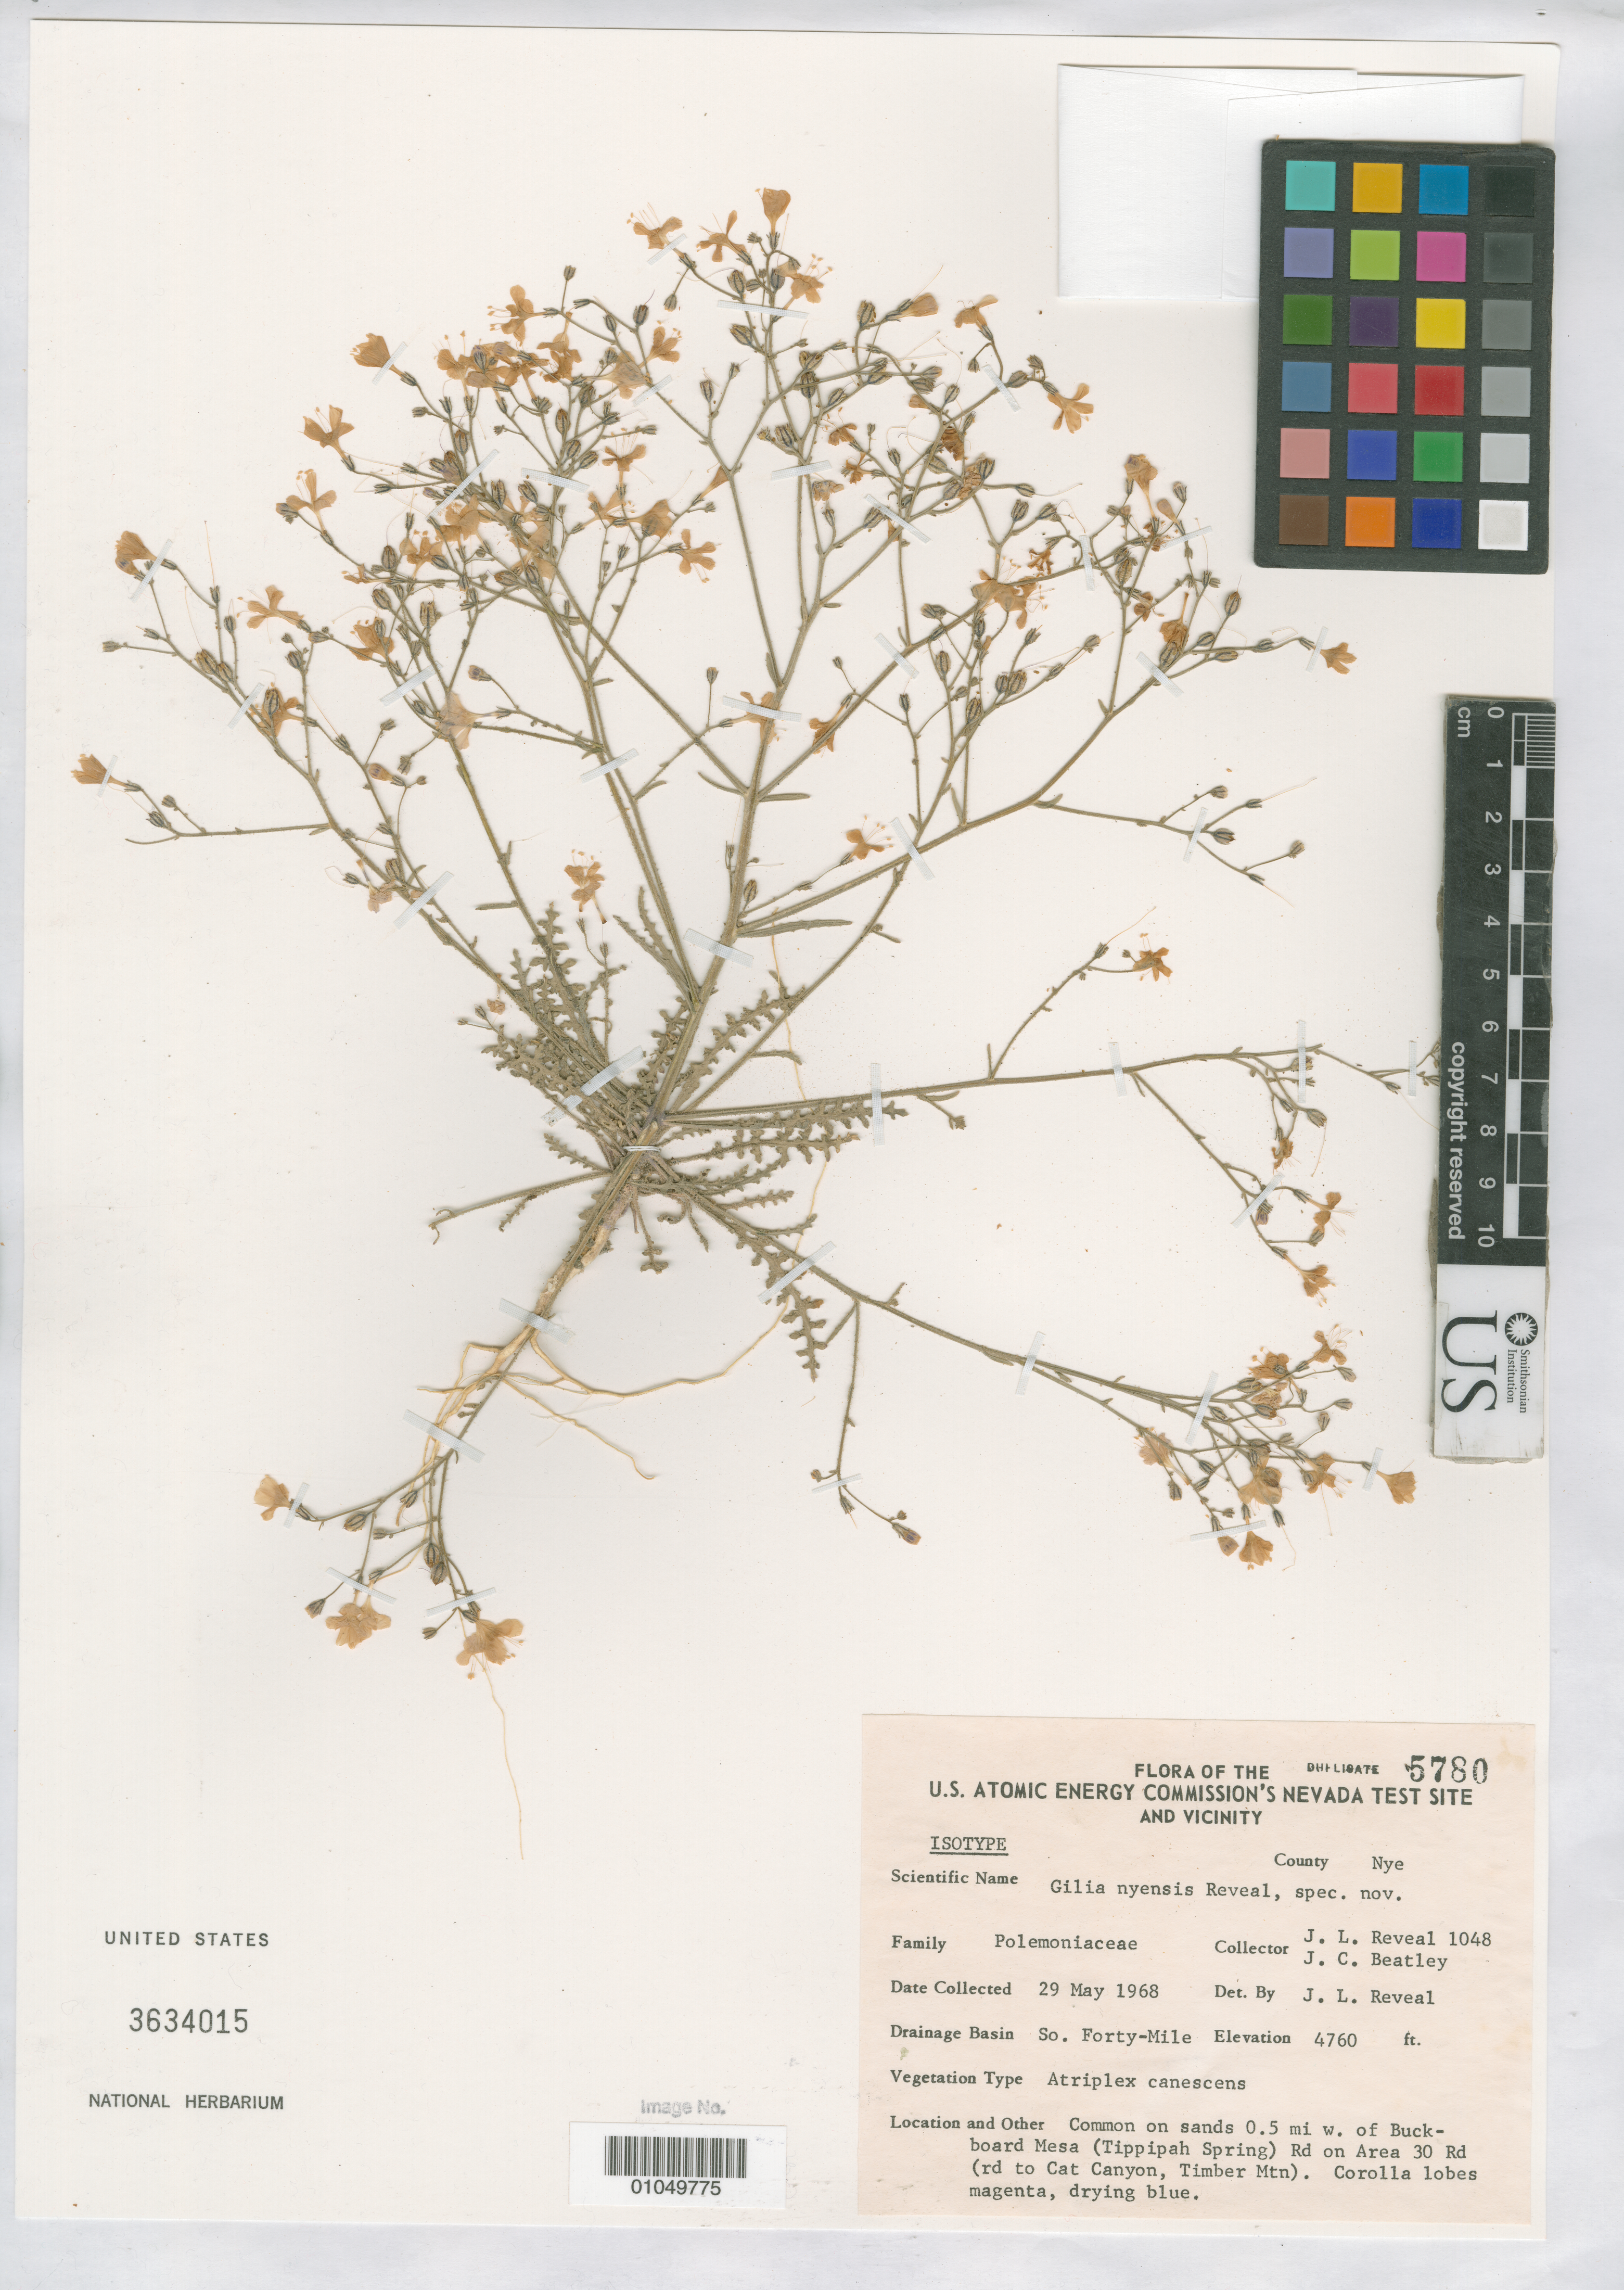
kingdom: Plantae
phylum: Tracheophyta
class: Magnoliopsida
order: Ericales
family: Polemoniaceae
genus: Gilia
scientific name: Gilia nyensis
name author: Reveal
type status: Isotype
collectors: J. L. Reveal & J. C. Beatley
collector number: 1048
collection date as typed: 29 May 1968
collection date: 1968-05-29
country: United States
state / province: Nevada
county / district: Nye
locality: Nevada test site, So. Forty-Mile, 0.5 mi. W. of Buckboard Mesa (Tippipah Spring) Rd on Area 30 Rd (rd to Cat Canyon, Timber Mtn).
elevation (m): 1451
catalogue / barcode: US 3634015